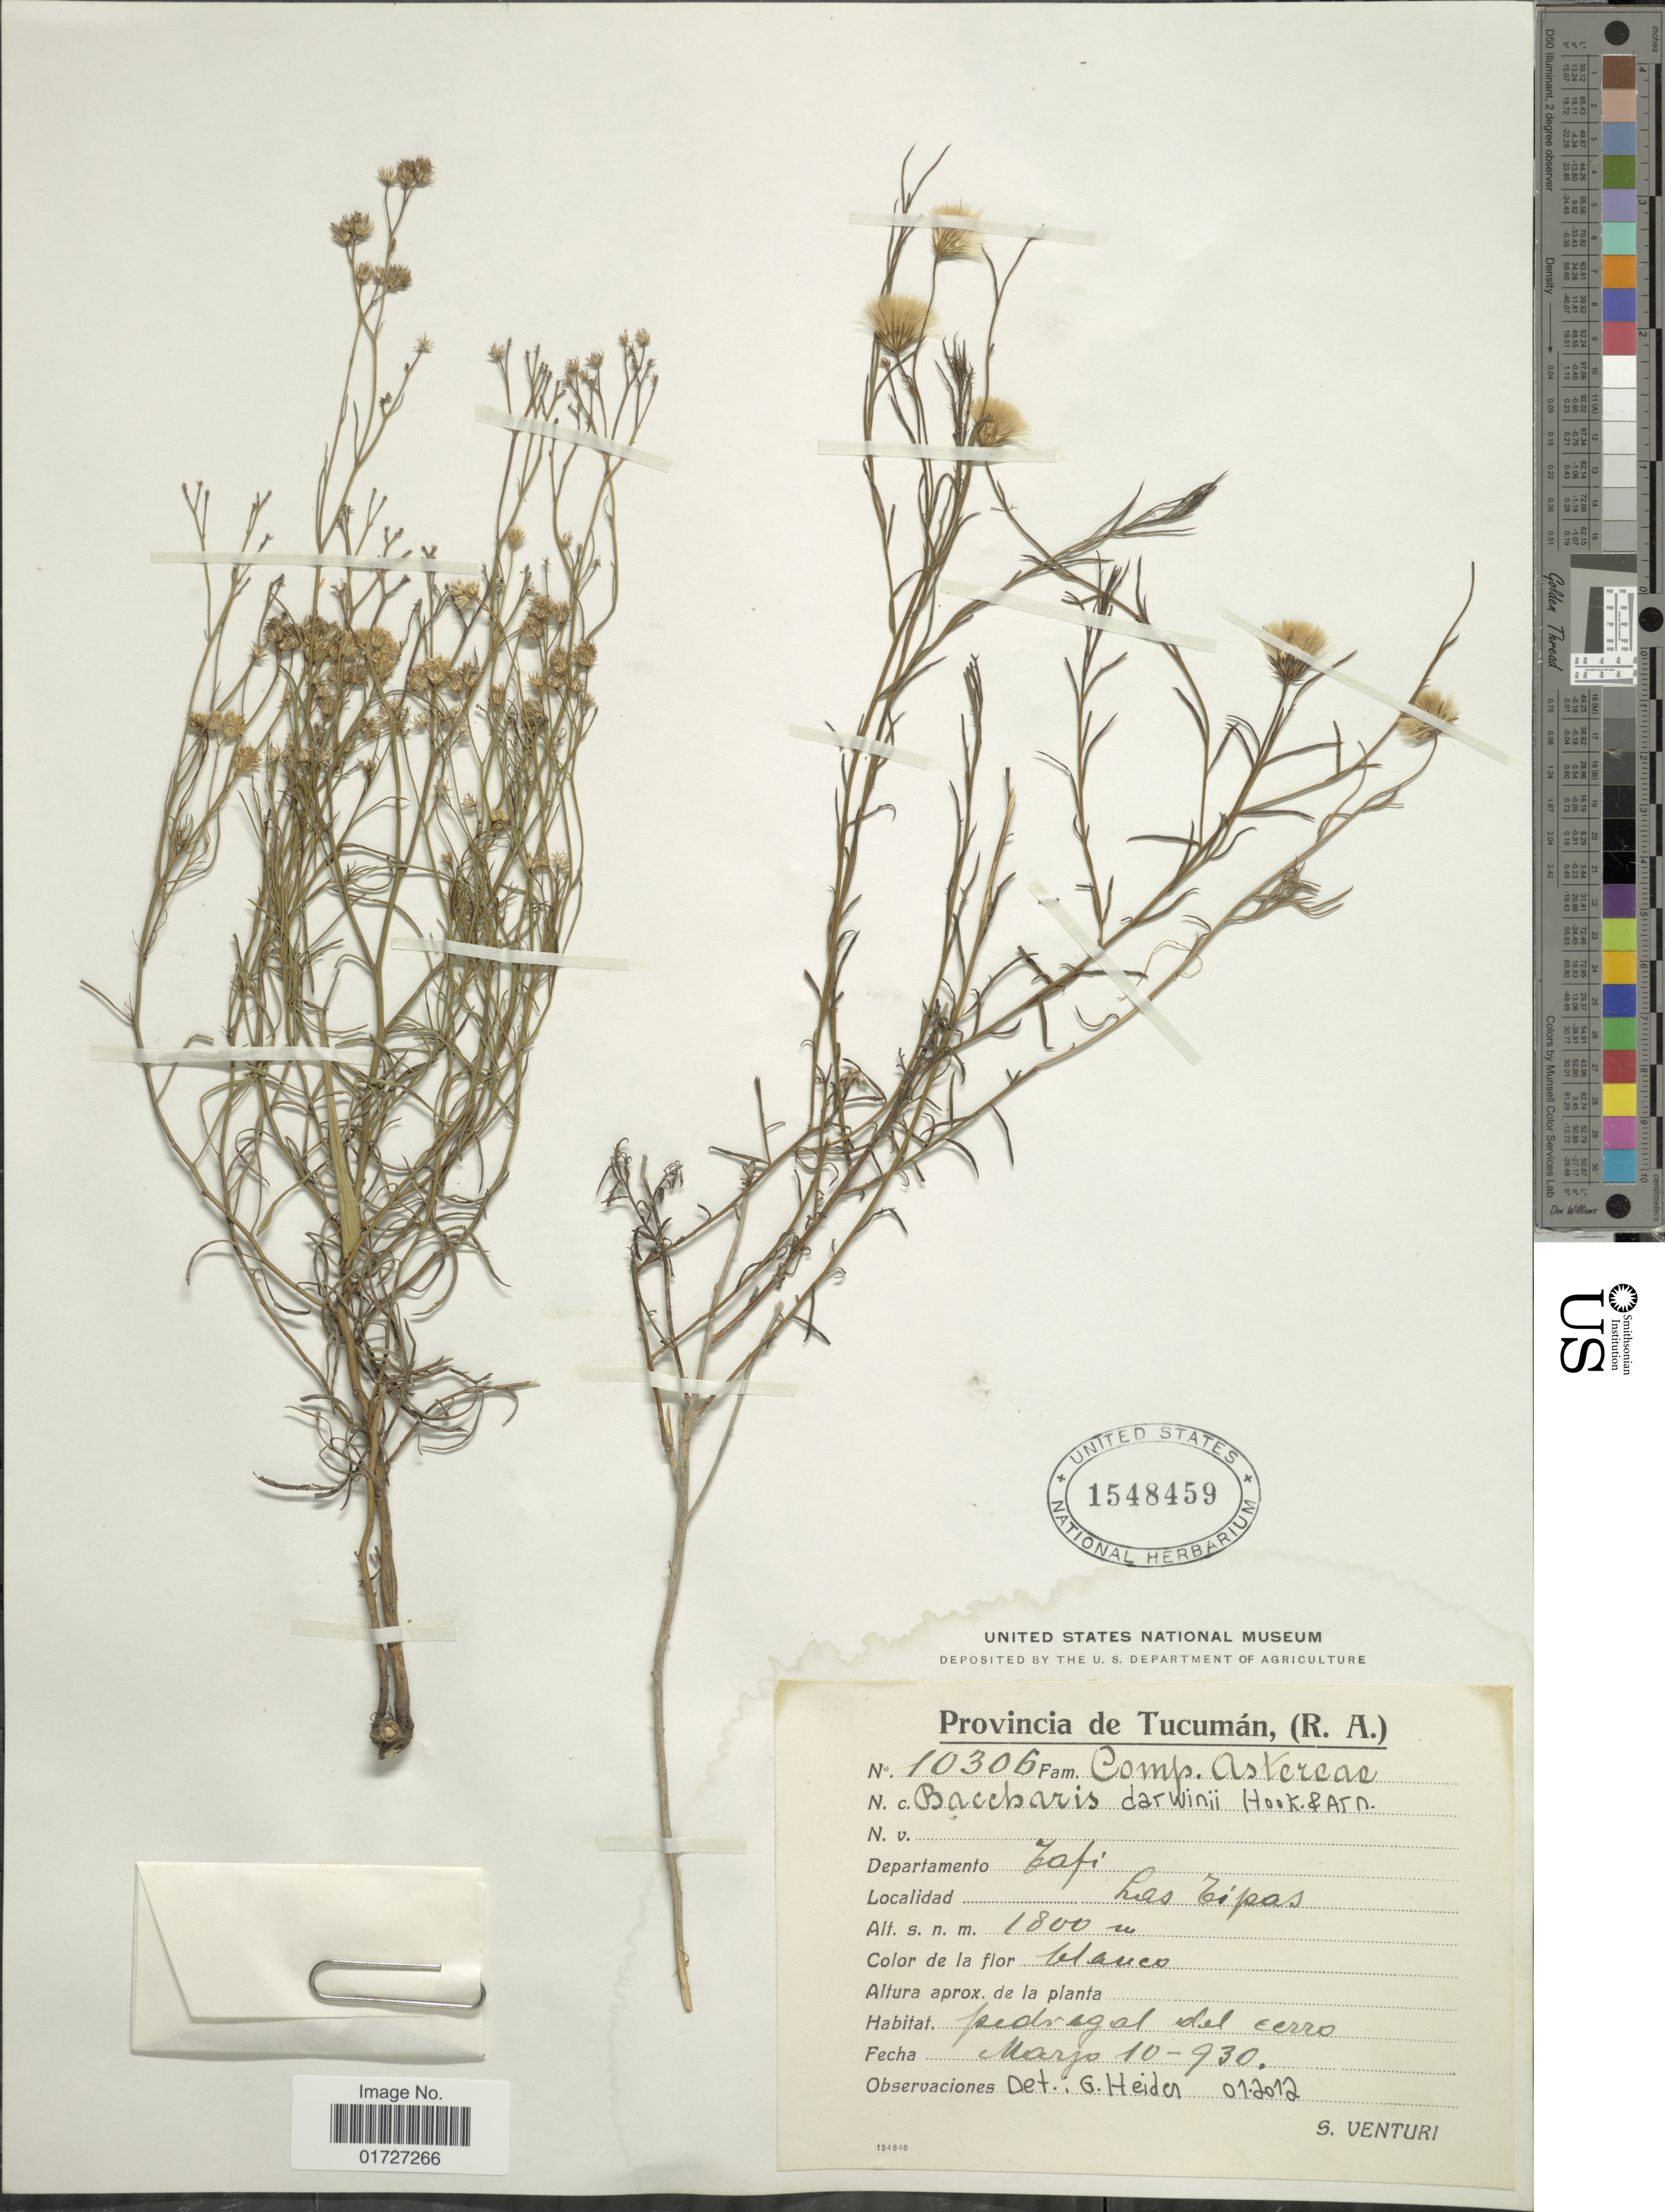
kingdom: Plantae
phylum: Tracheophyta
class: Magnoliopsida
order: Asterales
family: Asteraceae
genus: Baccharis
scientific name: Baccharis darwinii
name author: Hook. & Arn.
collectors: S. Venturi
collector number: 10306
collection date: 1930-03-10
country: Argentina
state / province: Tucuman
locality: Departamento Tafi, Las Tipas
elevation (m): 1800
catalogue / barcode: US 1548459